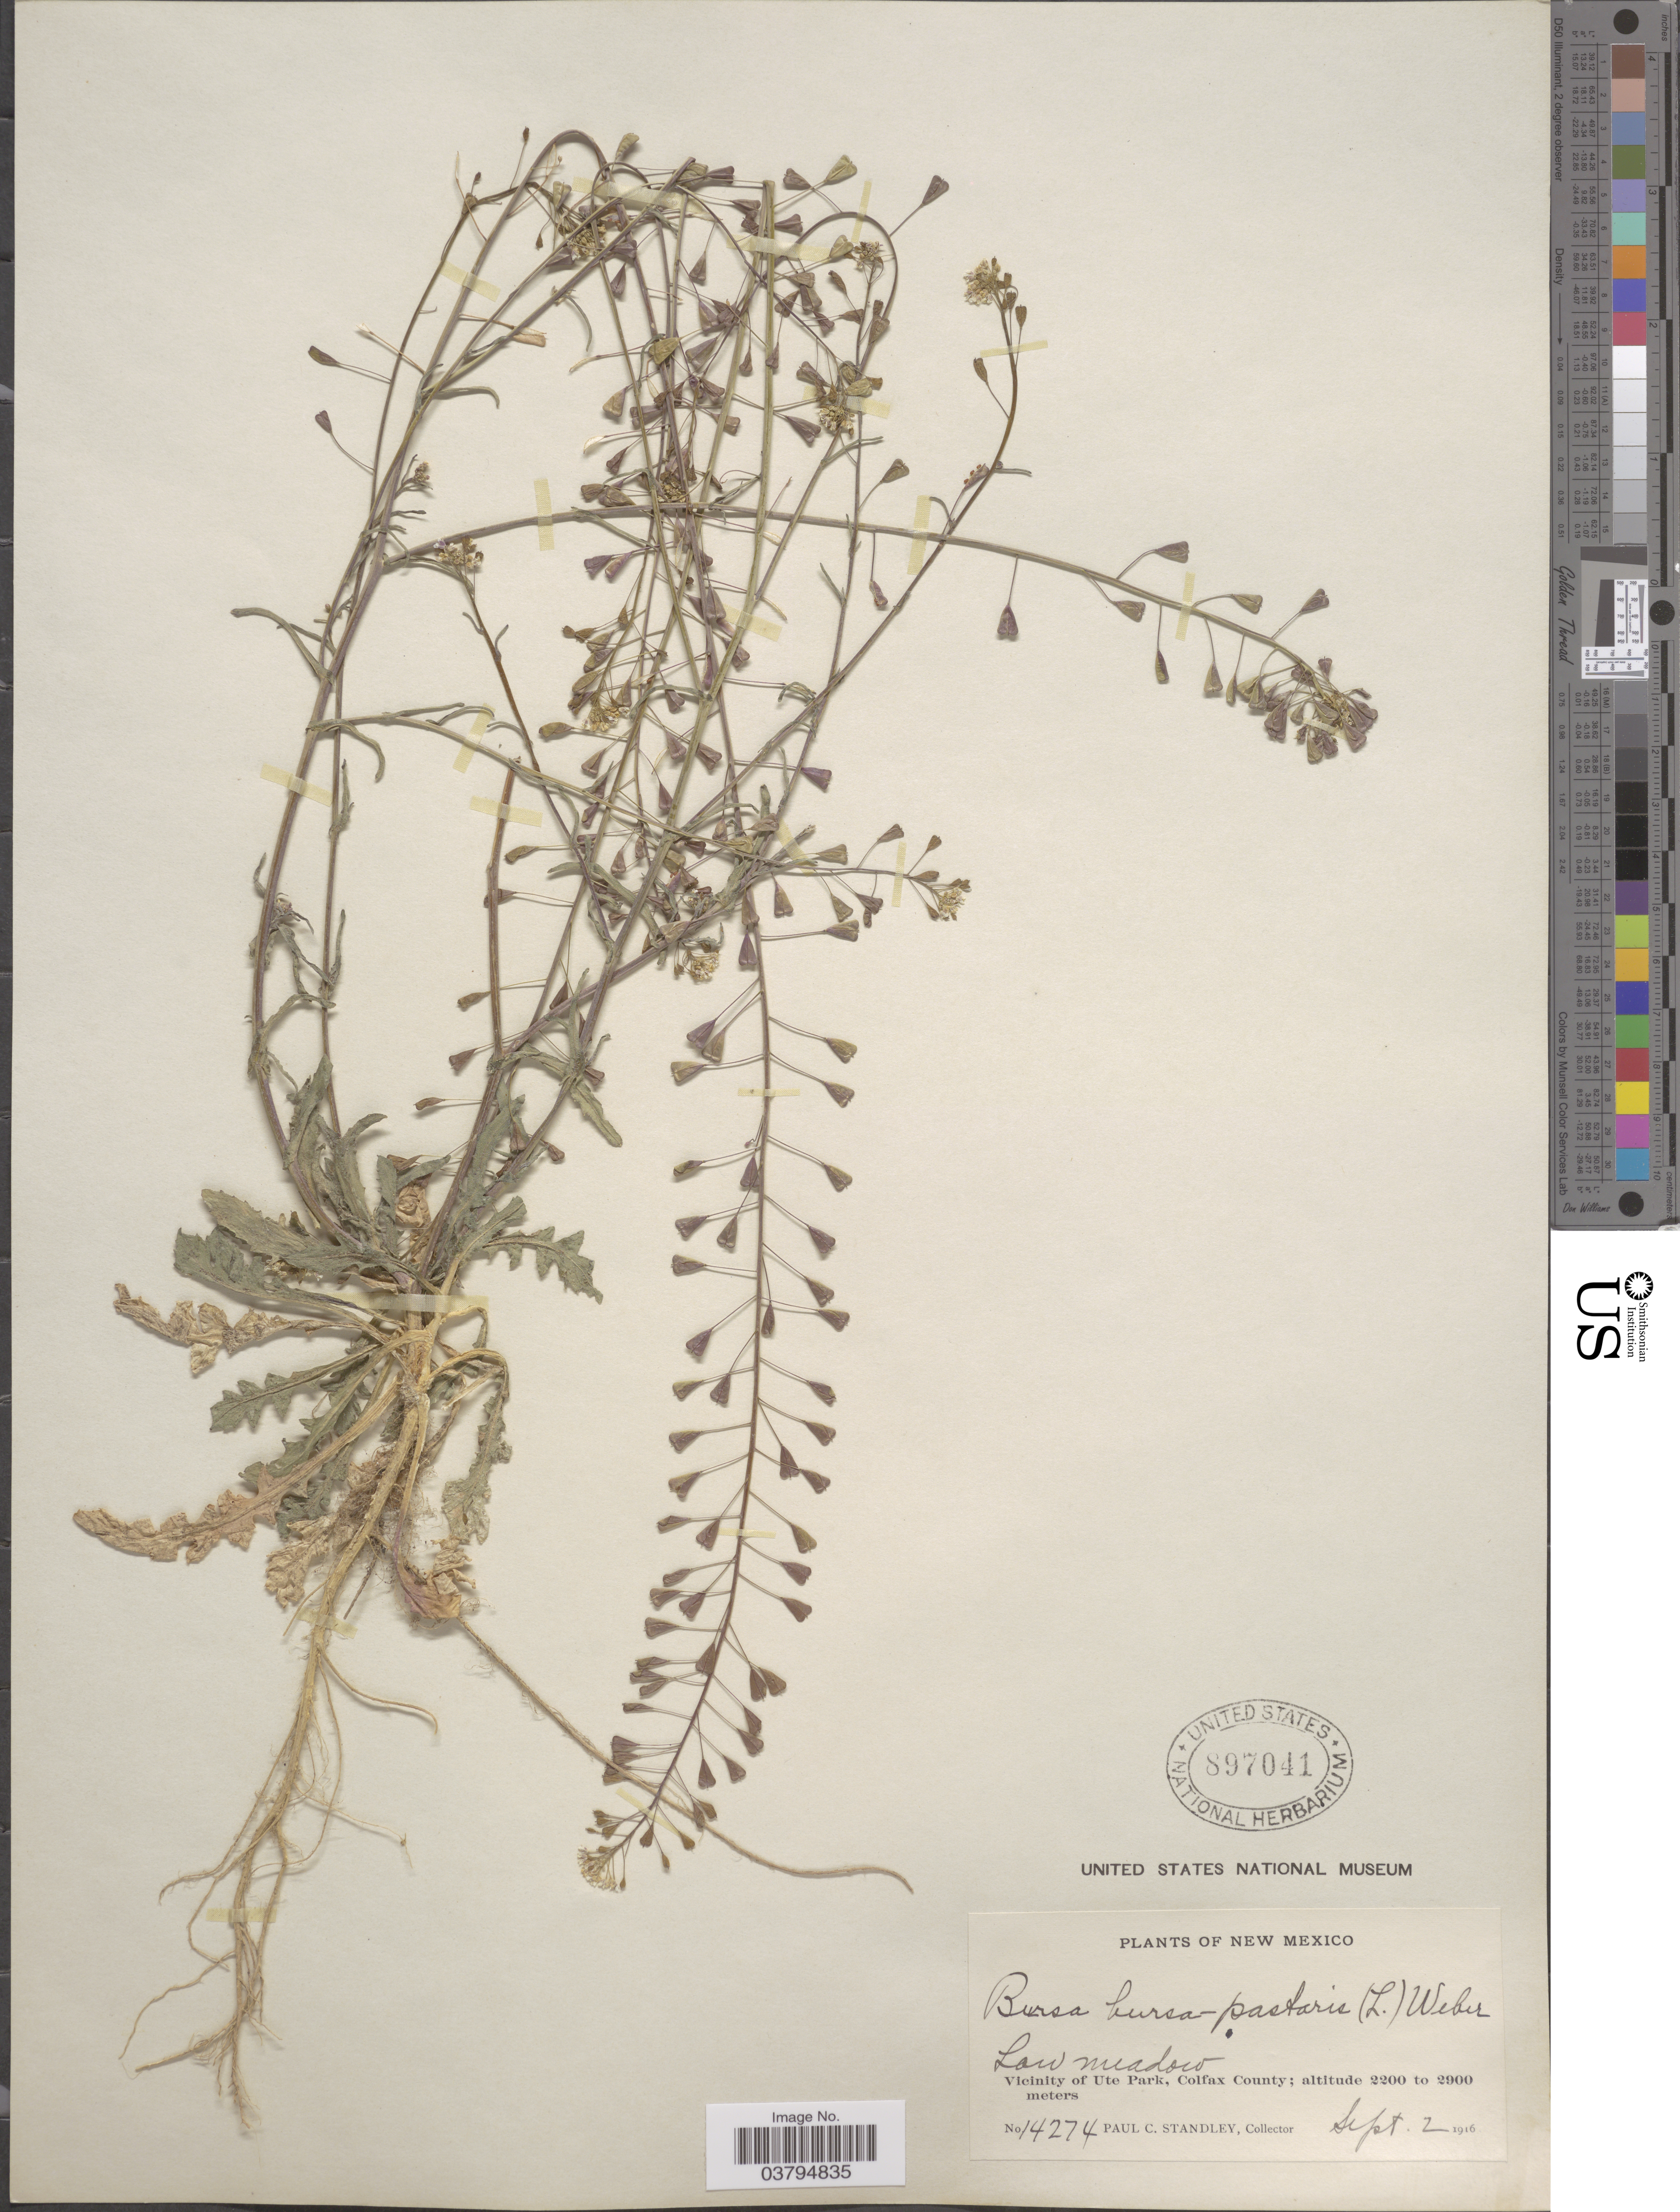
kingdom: Plantae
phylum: Tracheophyta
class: Magnoliopsida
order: Brassicales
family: Brassicaceae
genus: Capsella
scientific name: Capsella bursa-pastoris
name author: (L.) Medik.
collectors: P. C. Standley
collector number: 14274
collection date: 1916-09-02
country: United States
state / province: New Mexico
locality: Vicinity of Ute Park, Colfax County.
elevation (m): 2200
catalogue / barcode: US 897041